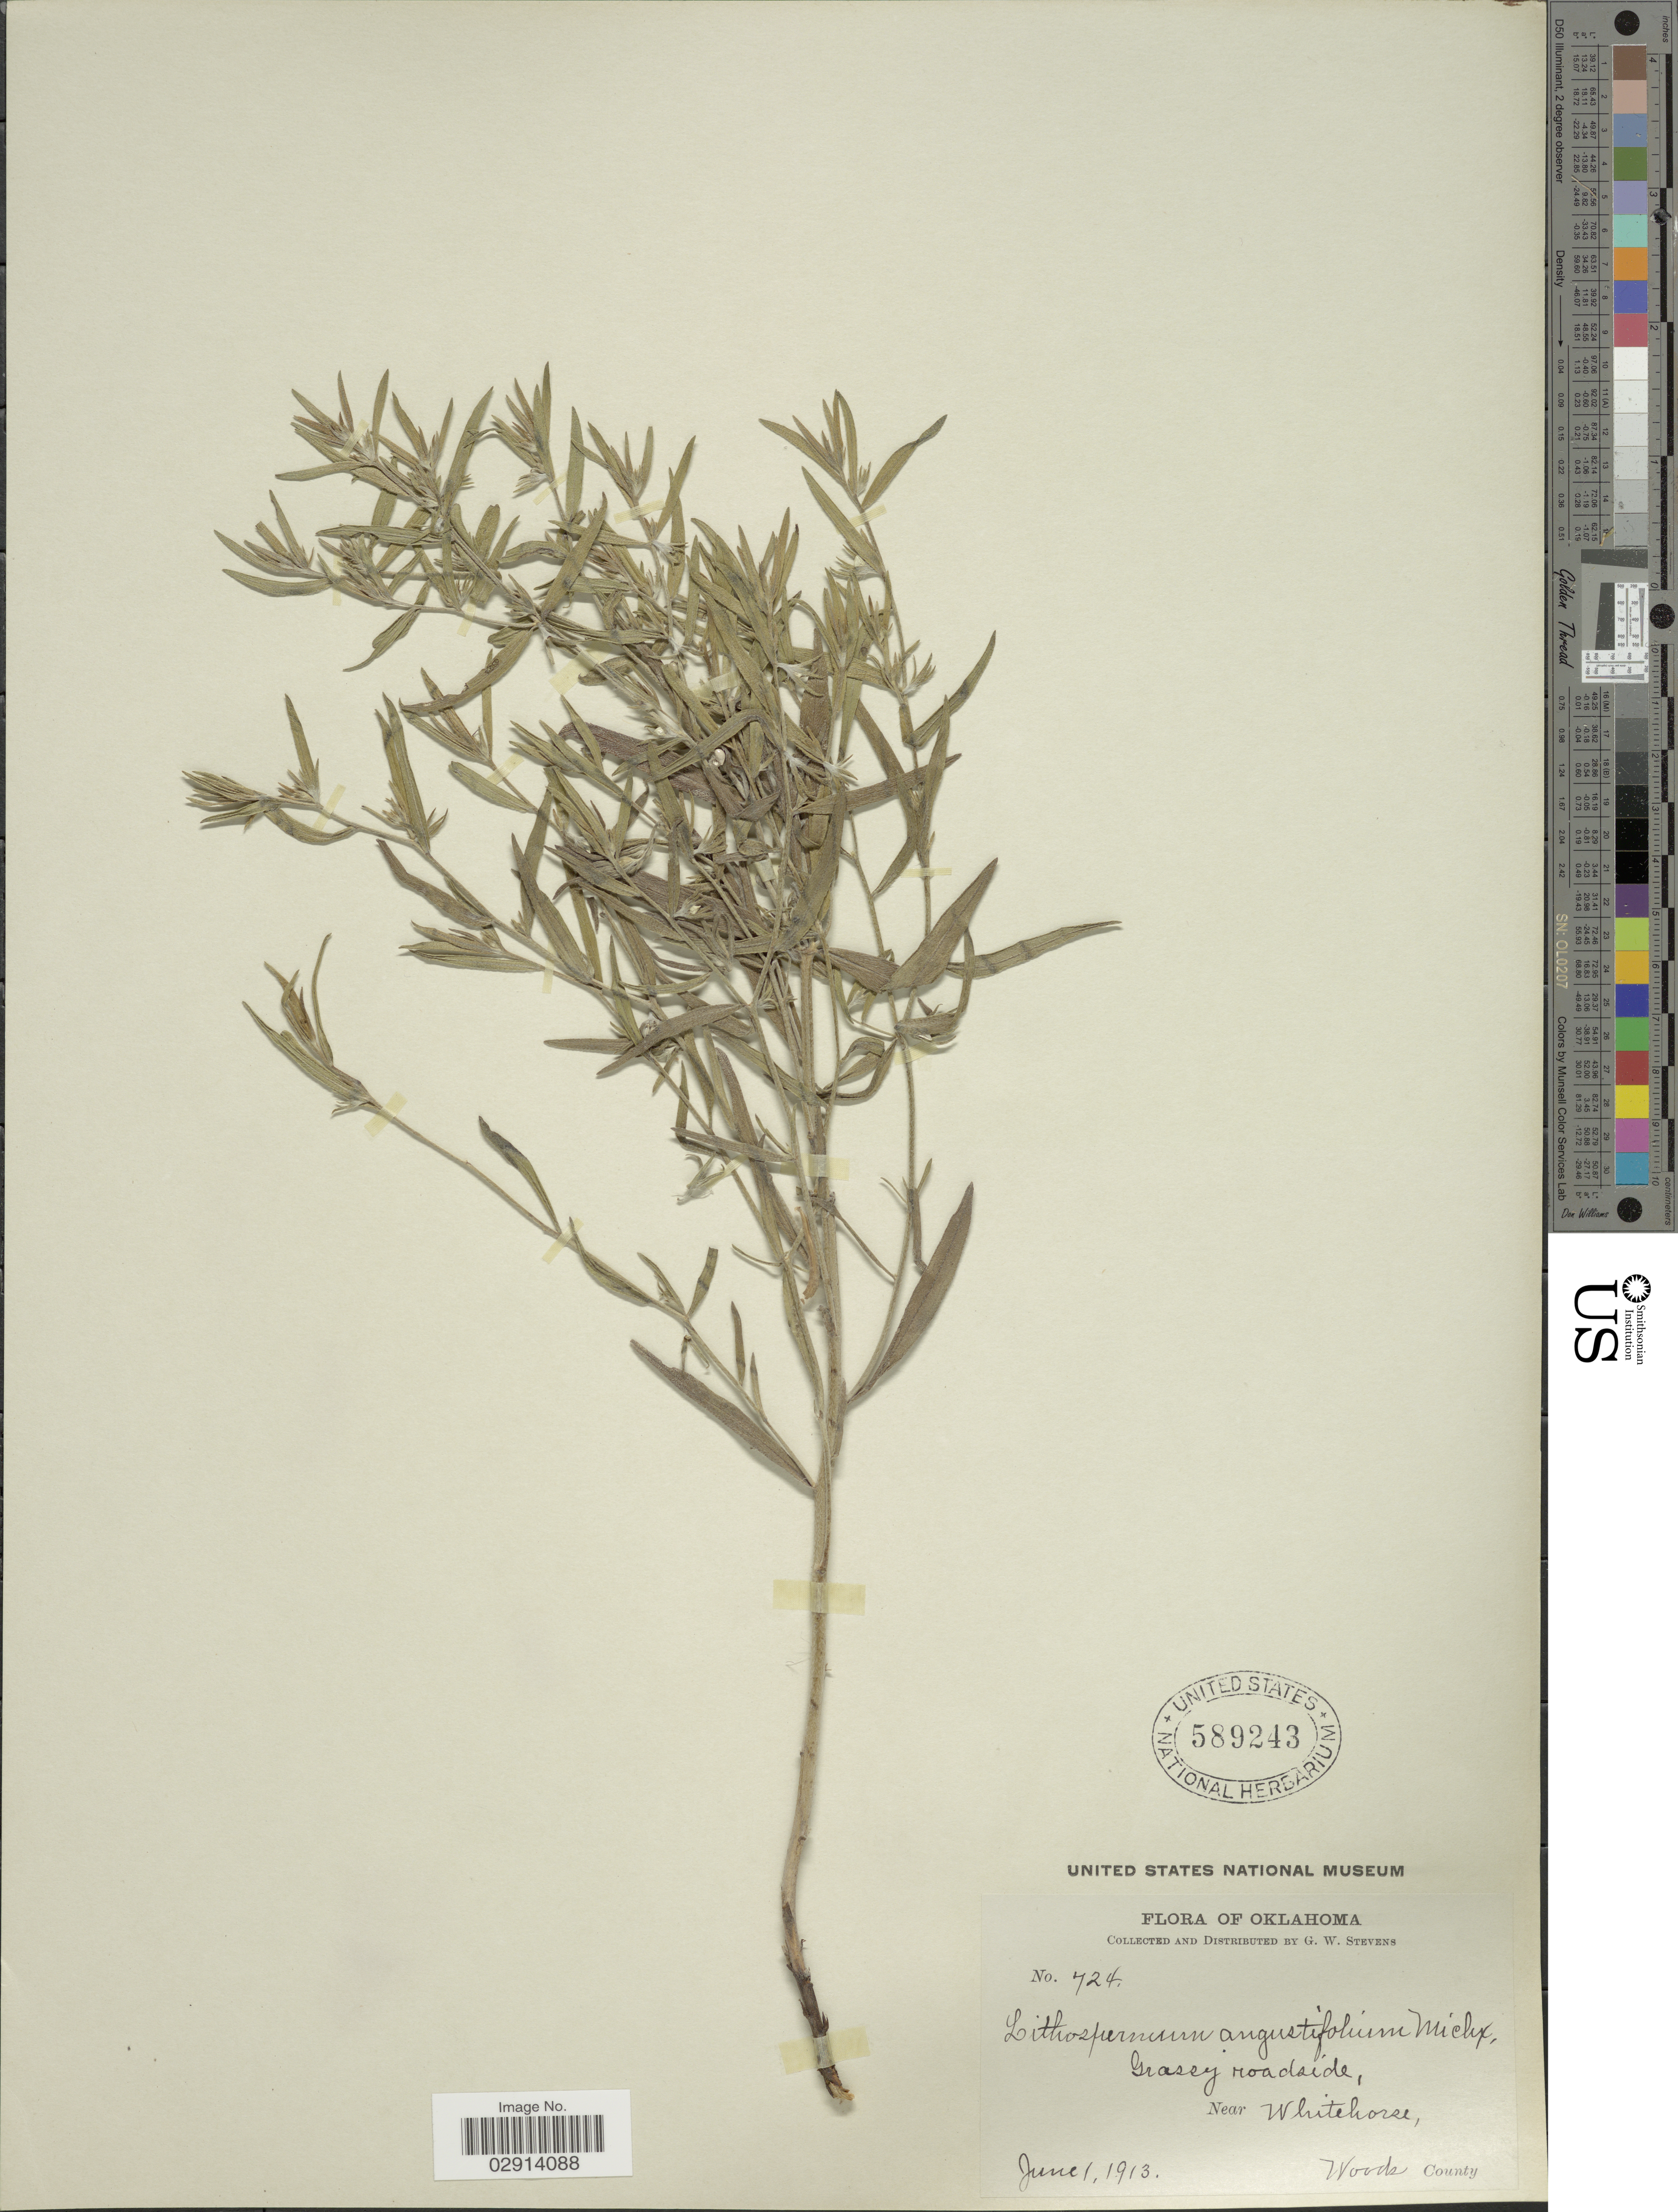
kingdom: Plantae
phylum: Tracheophyta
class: Magnoliopsida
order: Boraginales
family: Boraginaceae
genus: Lithospermum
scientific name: Lithospermum incisum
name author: Lehm.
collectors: G. W. Stevens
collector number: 724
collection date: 1913-06-01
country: United States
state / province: Oklahoma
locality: Grassy roadside. Near Whitehorse, Woods County.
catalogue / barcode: US 589243